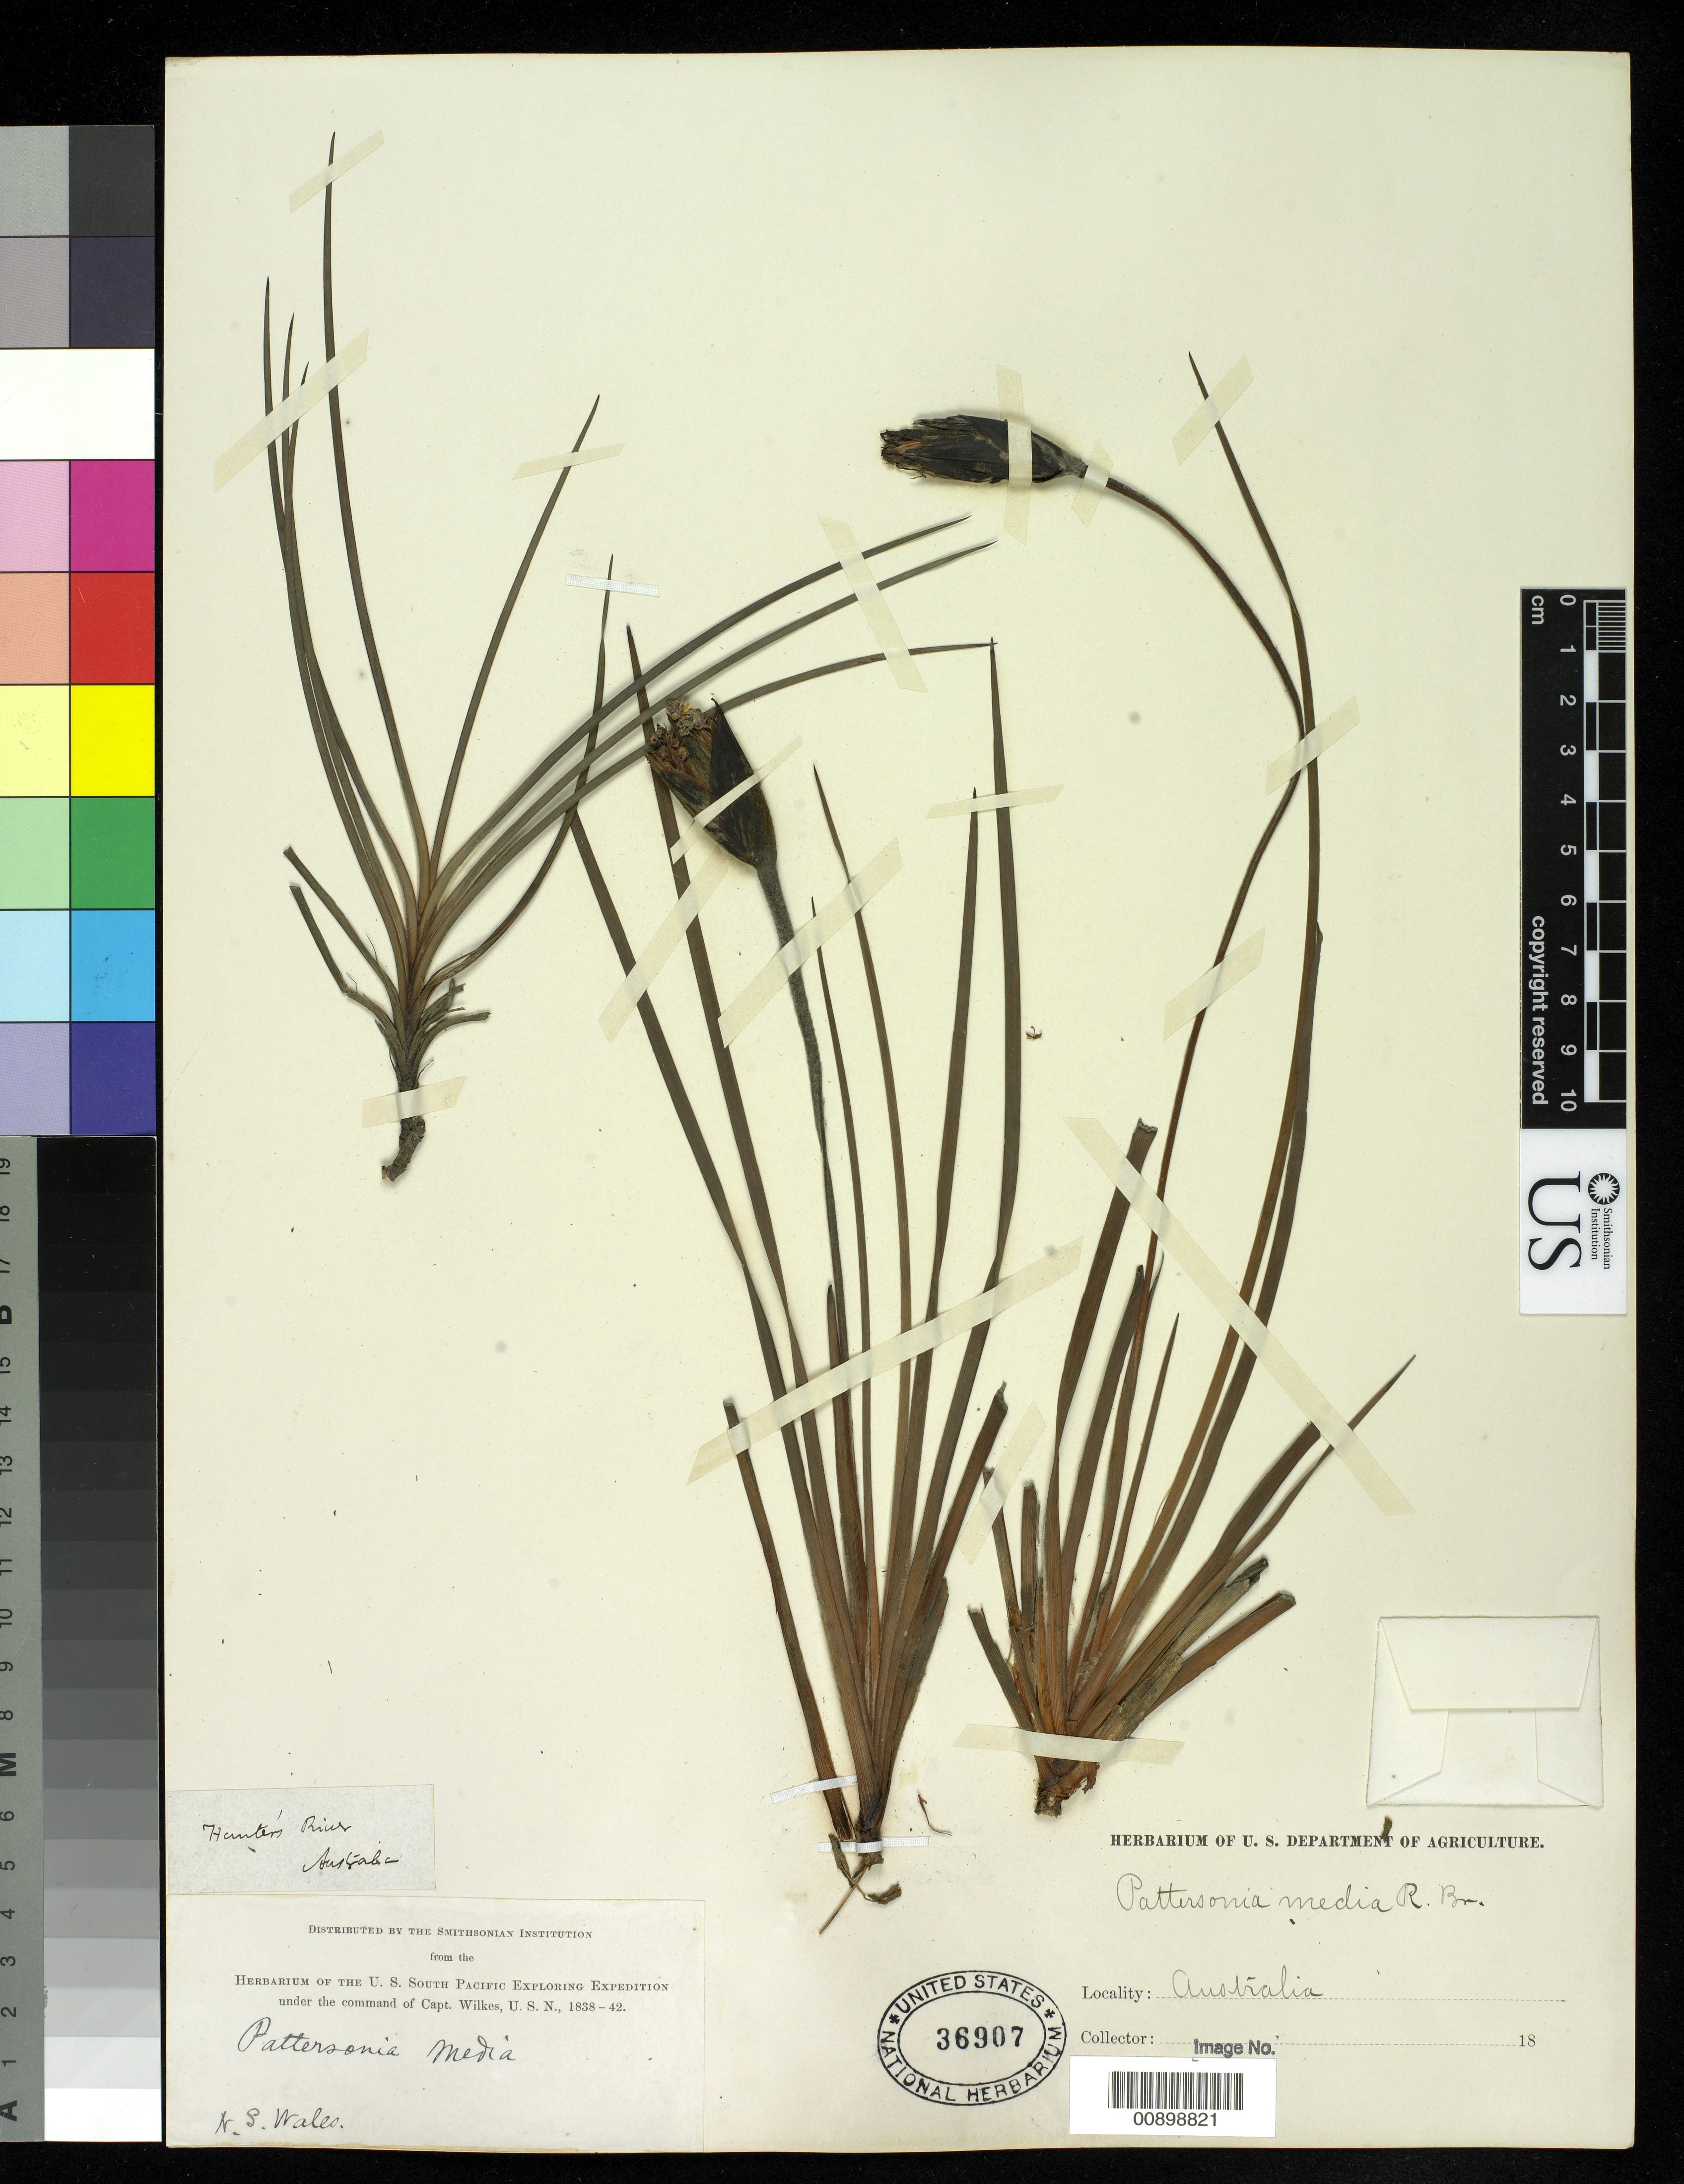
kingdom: Plantae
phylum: Tracheophyta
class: Liliopsida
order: Asparagales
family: Iridaceae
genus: Patersonia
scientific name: Patersonia media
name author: R. Br.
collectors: Wilkes Explor. Exped.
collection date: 1838/1842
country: Australia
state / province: New South Wales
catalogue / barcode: US 36907